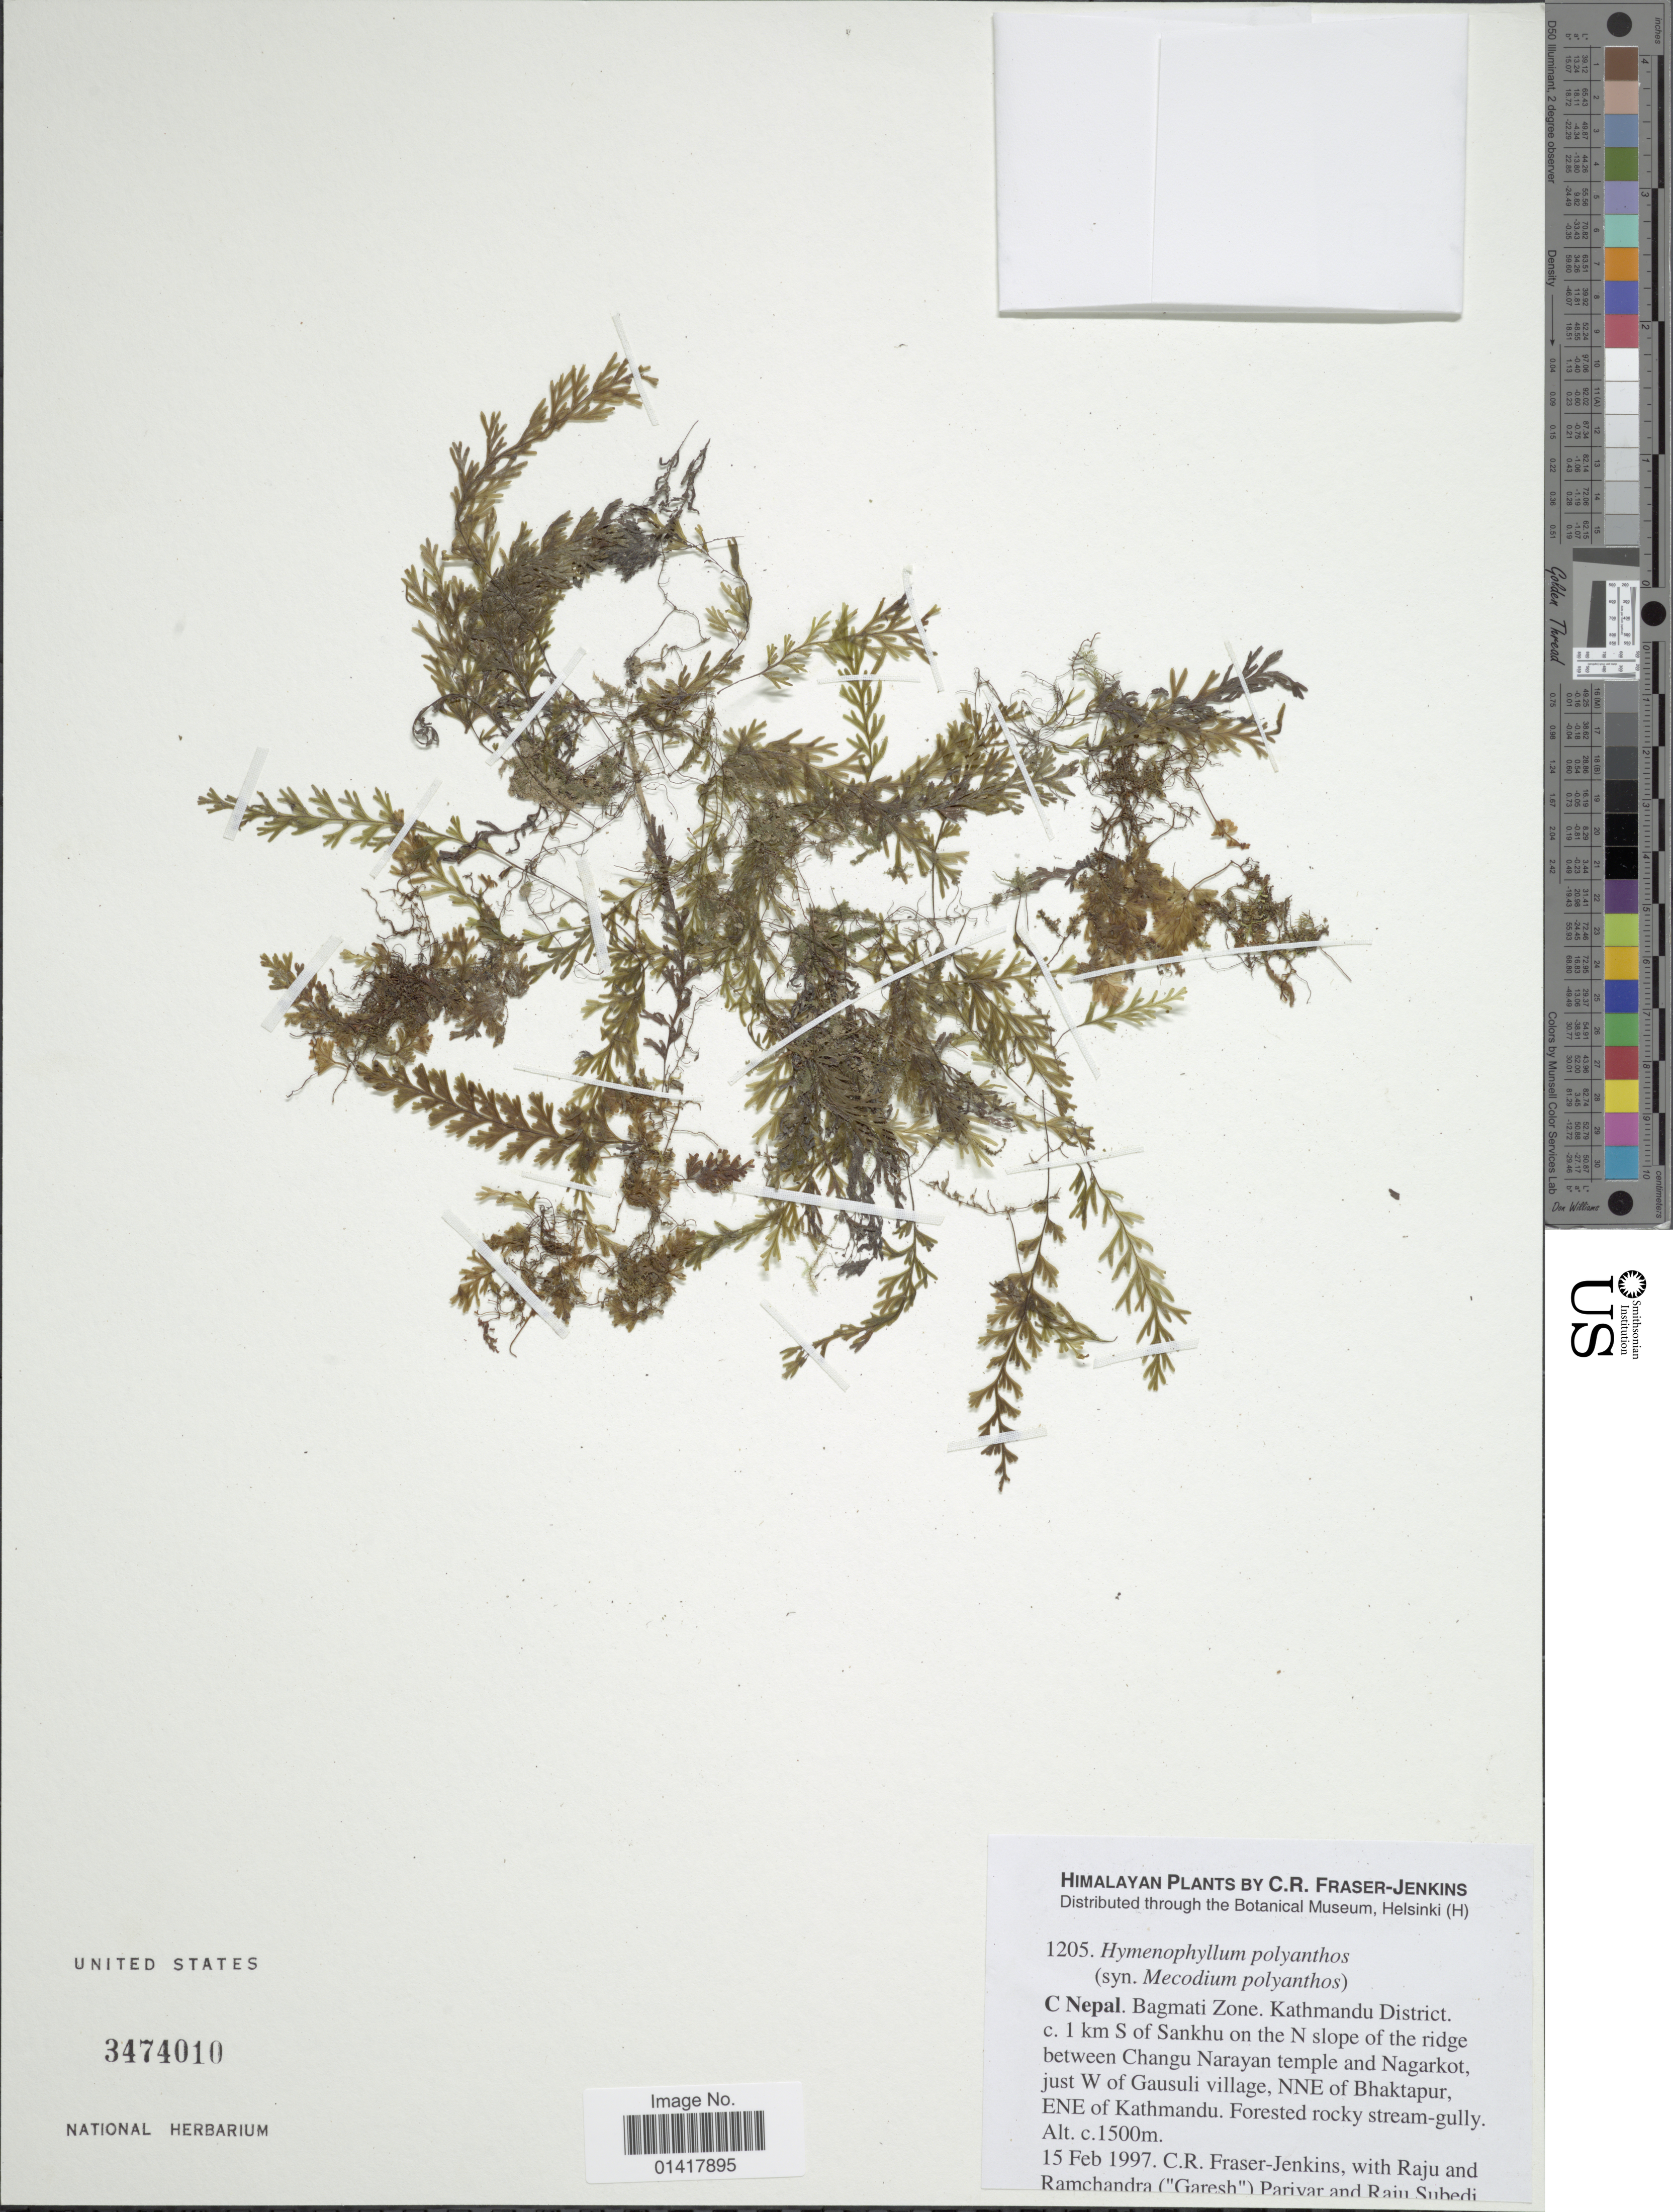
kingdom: Plantae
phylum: Tracheophyta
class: Polypodiopsida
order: Hymenophyllales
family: Hymenophyllaceae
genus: Hymenophyllum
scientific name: Hymenophyllum polyanthos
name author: (Sw.) Sw.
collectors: C. R. Fraser-Jenkins, R. Pariyar, G. Pariyar & R. Subedi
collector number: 1205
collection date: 1997-02-15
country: Nepal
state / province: Bagmati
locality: Bagmati Zone. Kathmandu District. 1 km S of Sankhu on the N slope of the ridge between Changu Narayan temple and Nagarkot, just W of Gausuli village, NNE of Bhaktapur, ENE of Kathmandu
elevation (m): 1500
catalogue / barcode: US 3474010